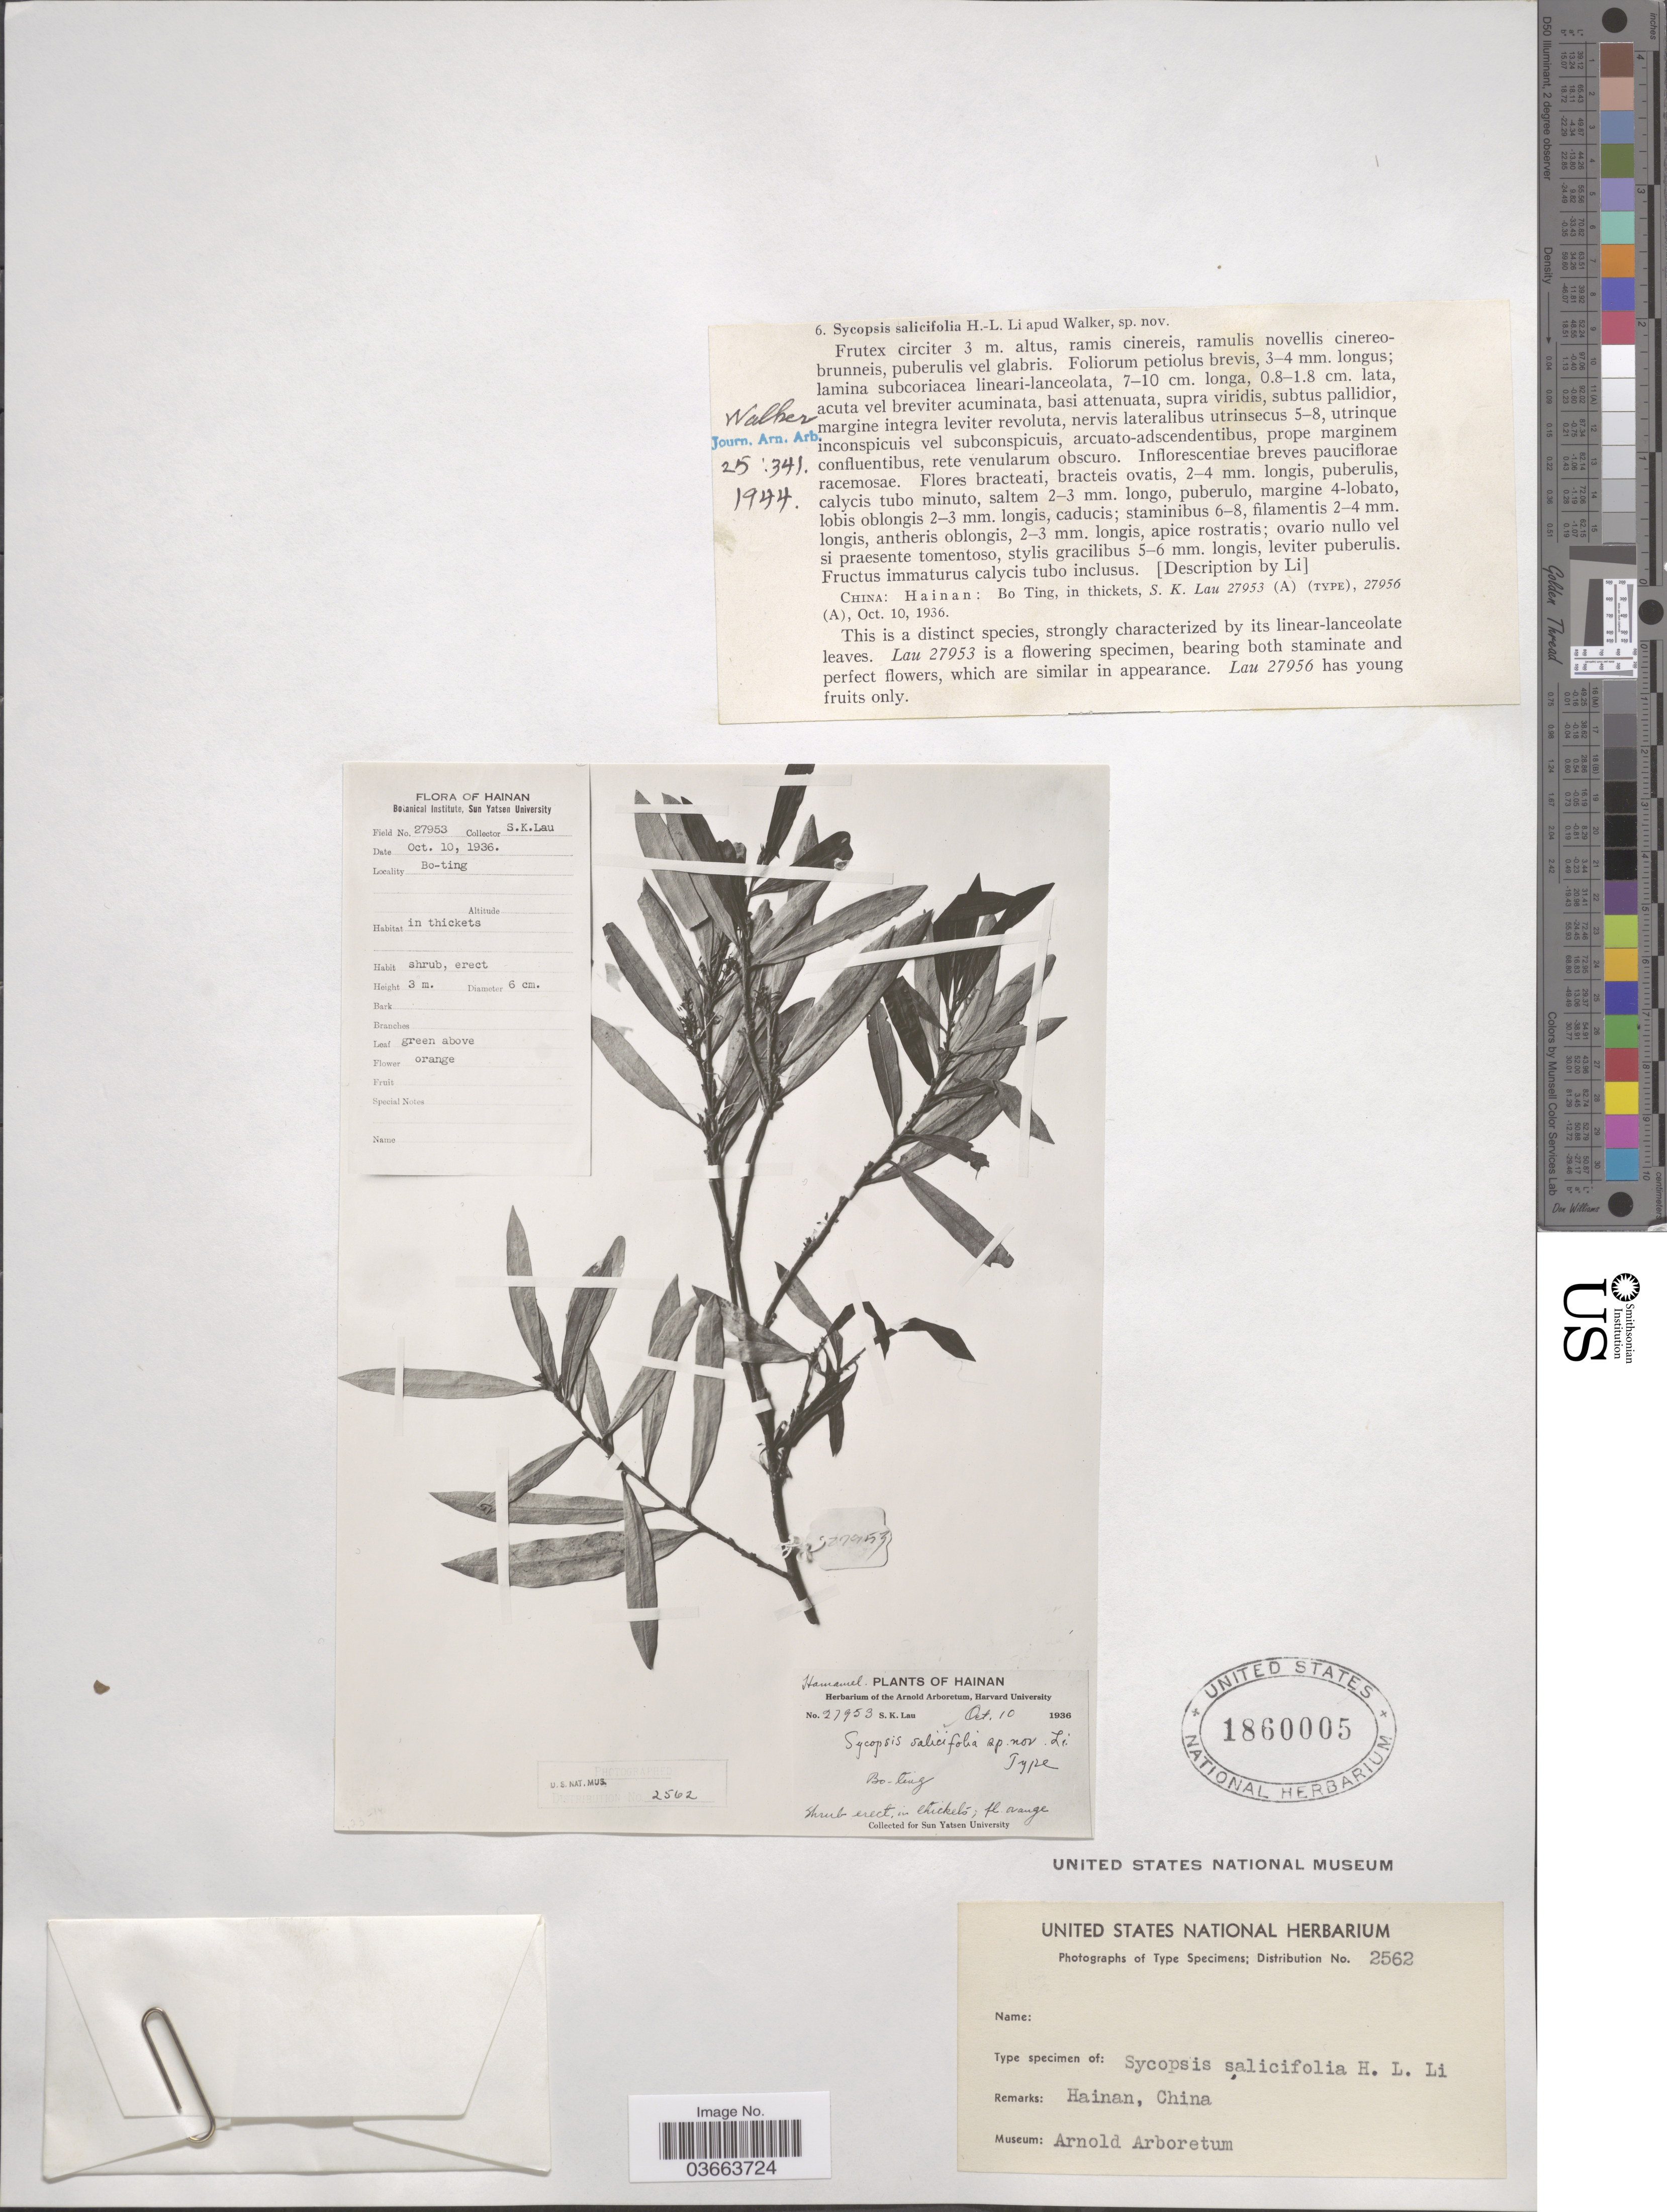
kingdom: Plantae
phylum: Tracheophyta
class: Magnoliopsida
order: Saxifragales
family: Hamamelidaceae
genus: Distyliopsis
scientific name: Distyliopsis salicifolia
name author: (H.L. Li & Walker) Endress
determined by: Strong, Mark T., (BOT), Smithsonian Institution - National Museum of Natural History (UNITED STATES)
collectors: S. K. Lau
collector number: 27953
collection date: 1936-10-10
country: China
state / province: Hainan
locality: Bo-ting.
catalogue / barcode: US 1860005